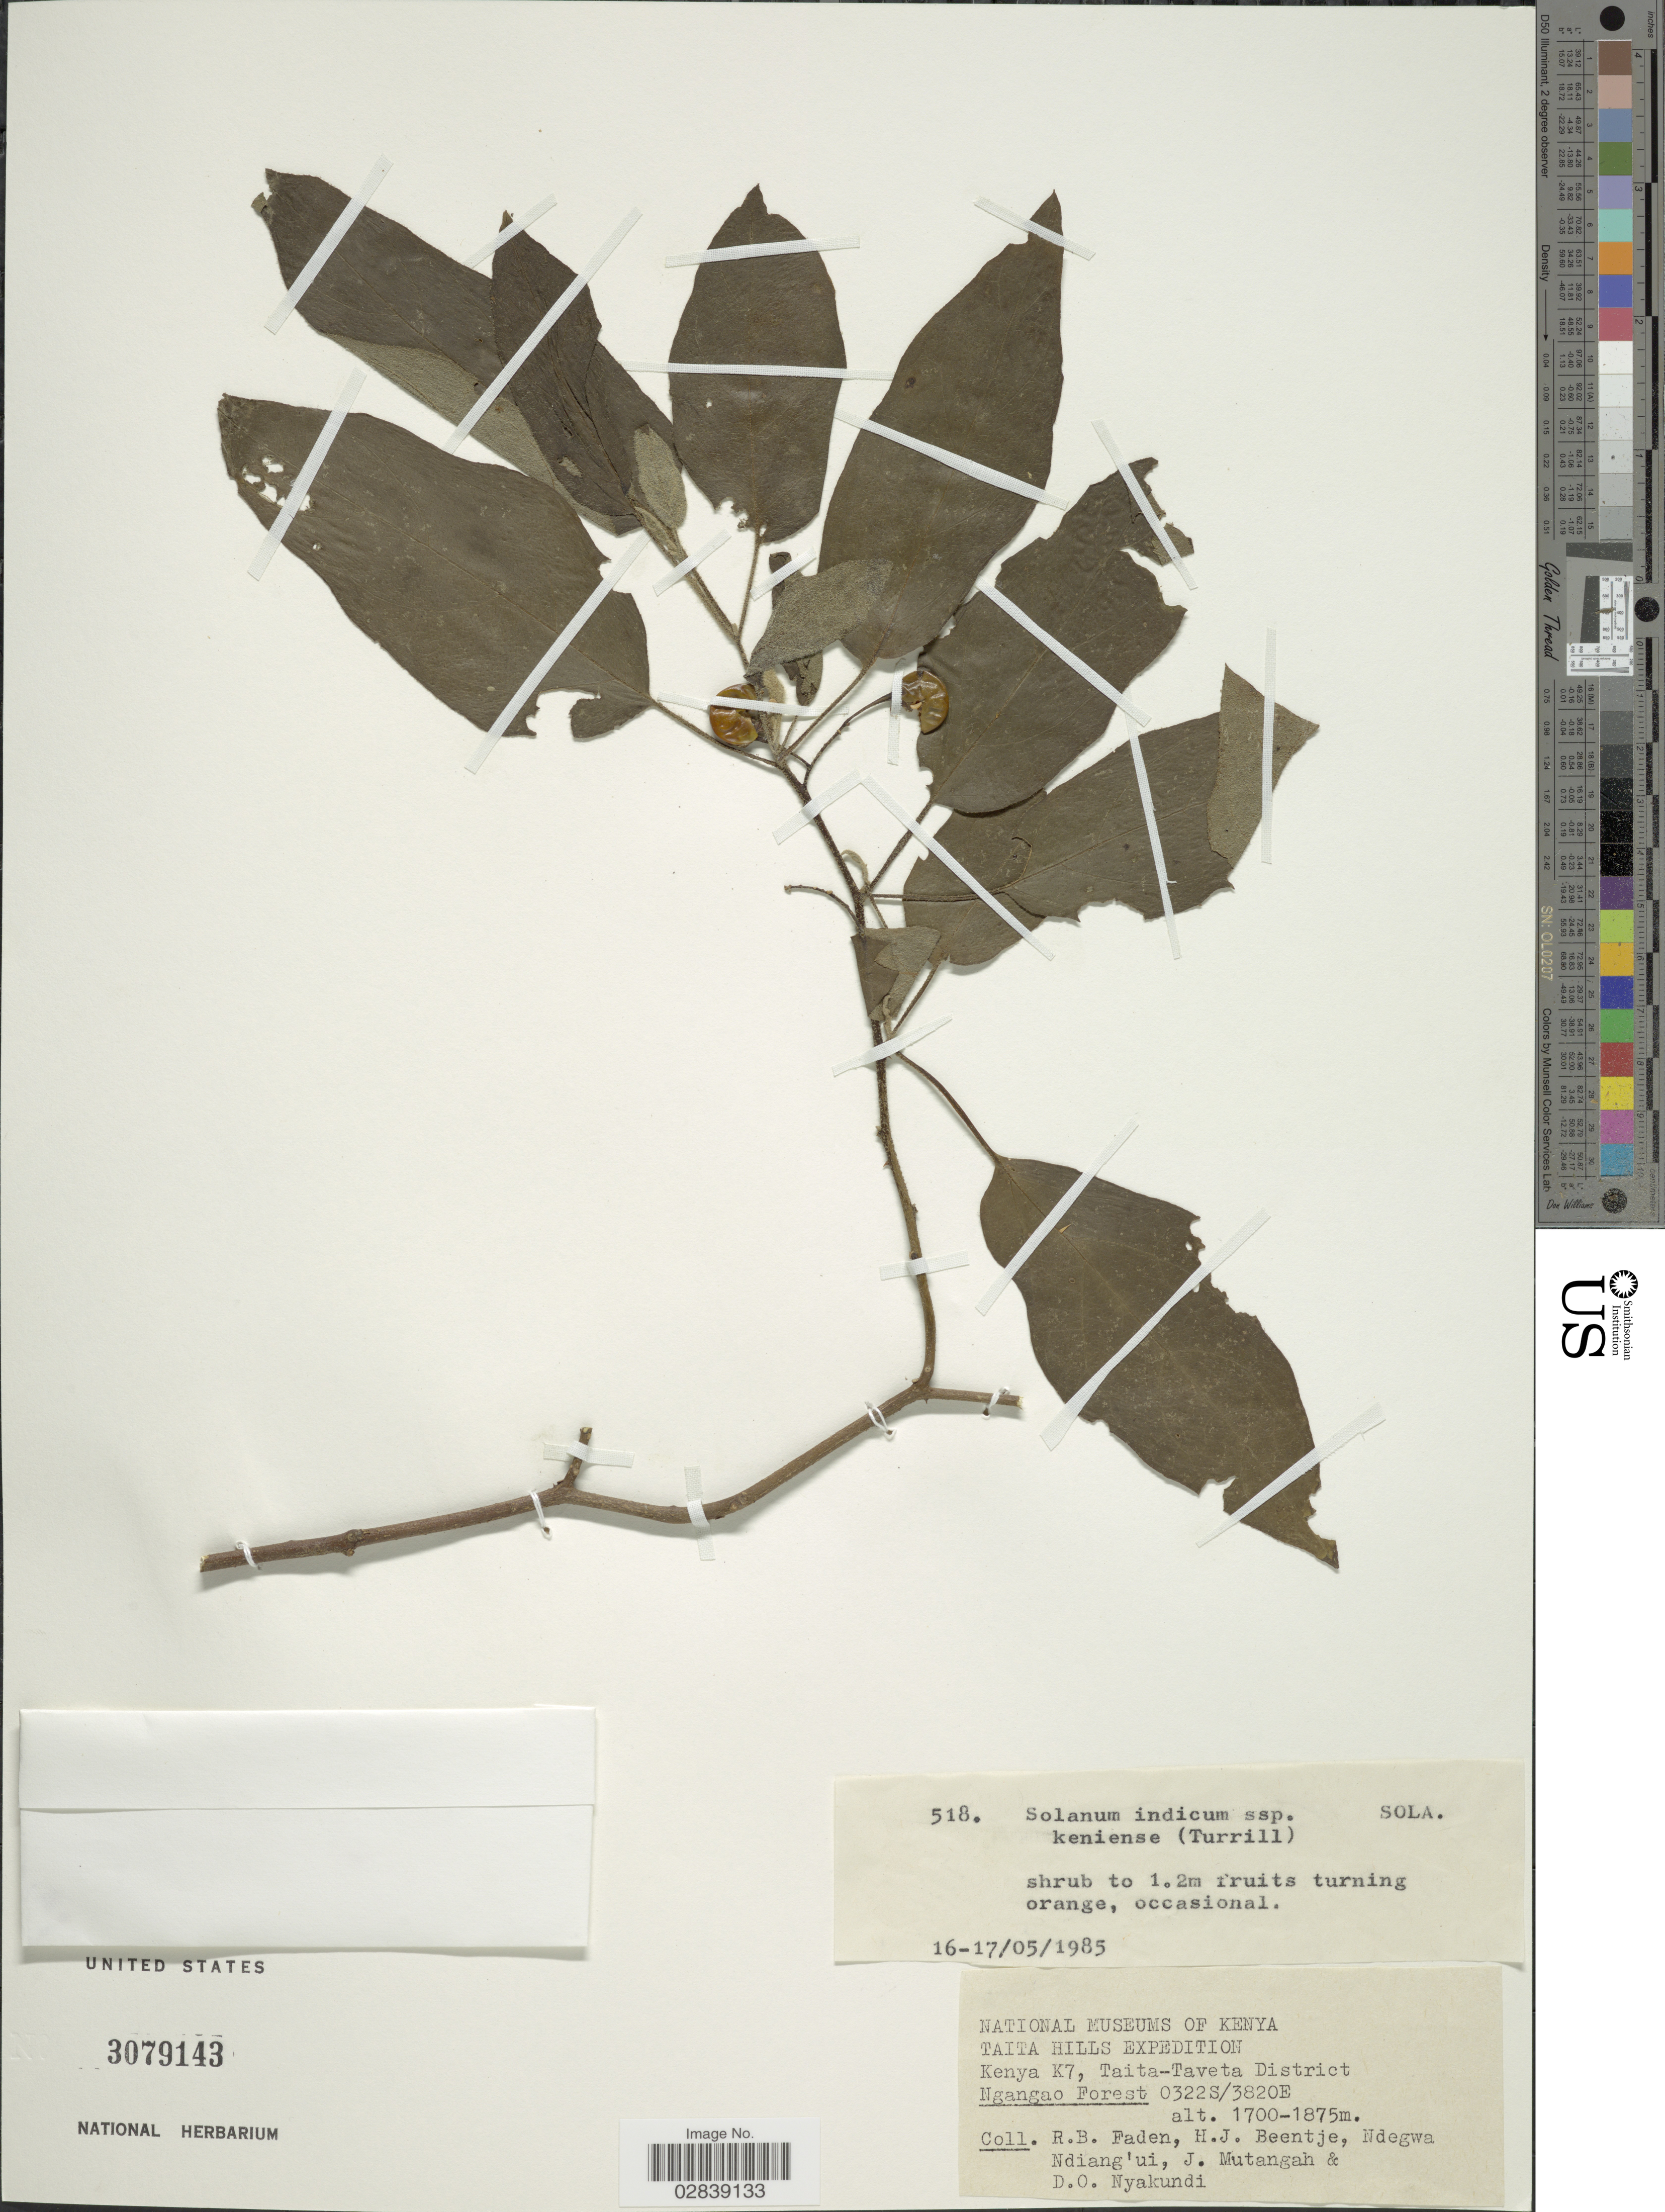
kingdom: Plantae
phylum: Tracheophyta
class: Magnoliopsida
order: Solanales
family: Solanaceae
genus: Solanum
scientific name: Solanum indicum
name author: L.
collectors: R. B. Faden, H. J. Beentje, Ndegwa Ndiang'ui, J. Mutangah & D. Nyakundi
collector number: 518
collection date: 1985-05-16/1985-05-17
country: Kenya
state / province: Taita Taveta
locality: Taita Hills. Kenya K7, Taita-Taveta District. Ngangao Forest.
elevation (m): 1700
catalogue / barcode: US 3079143